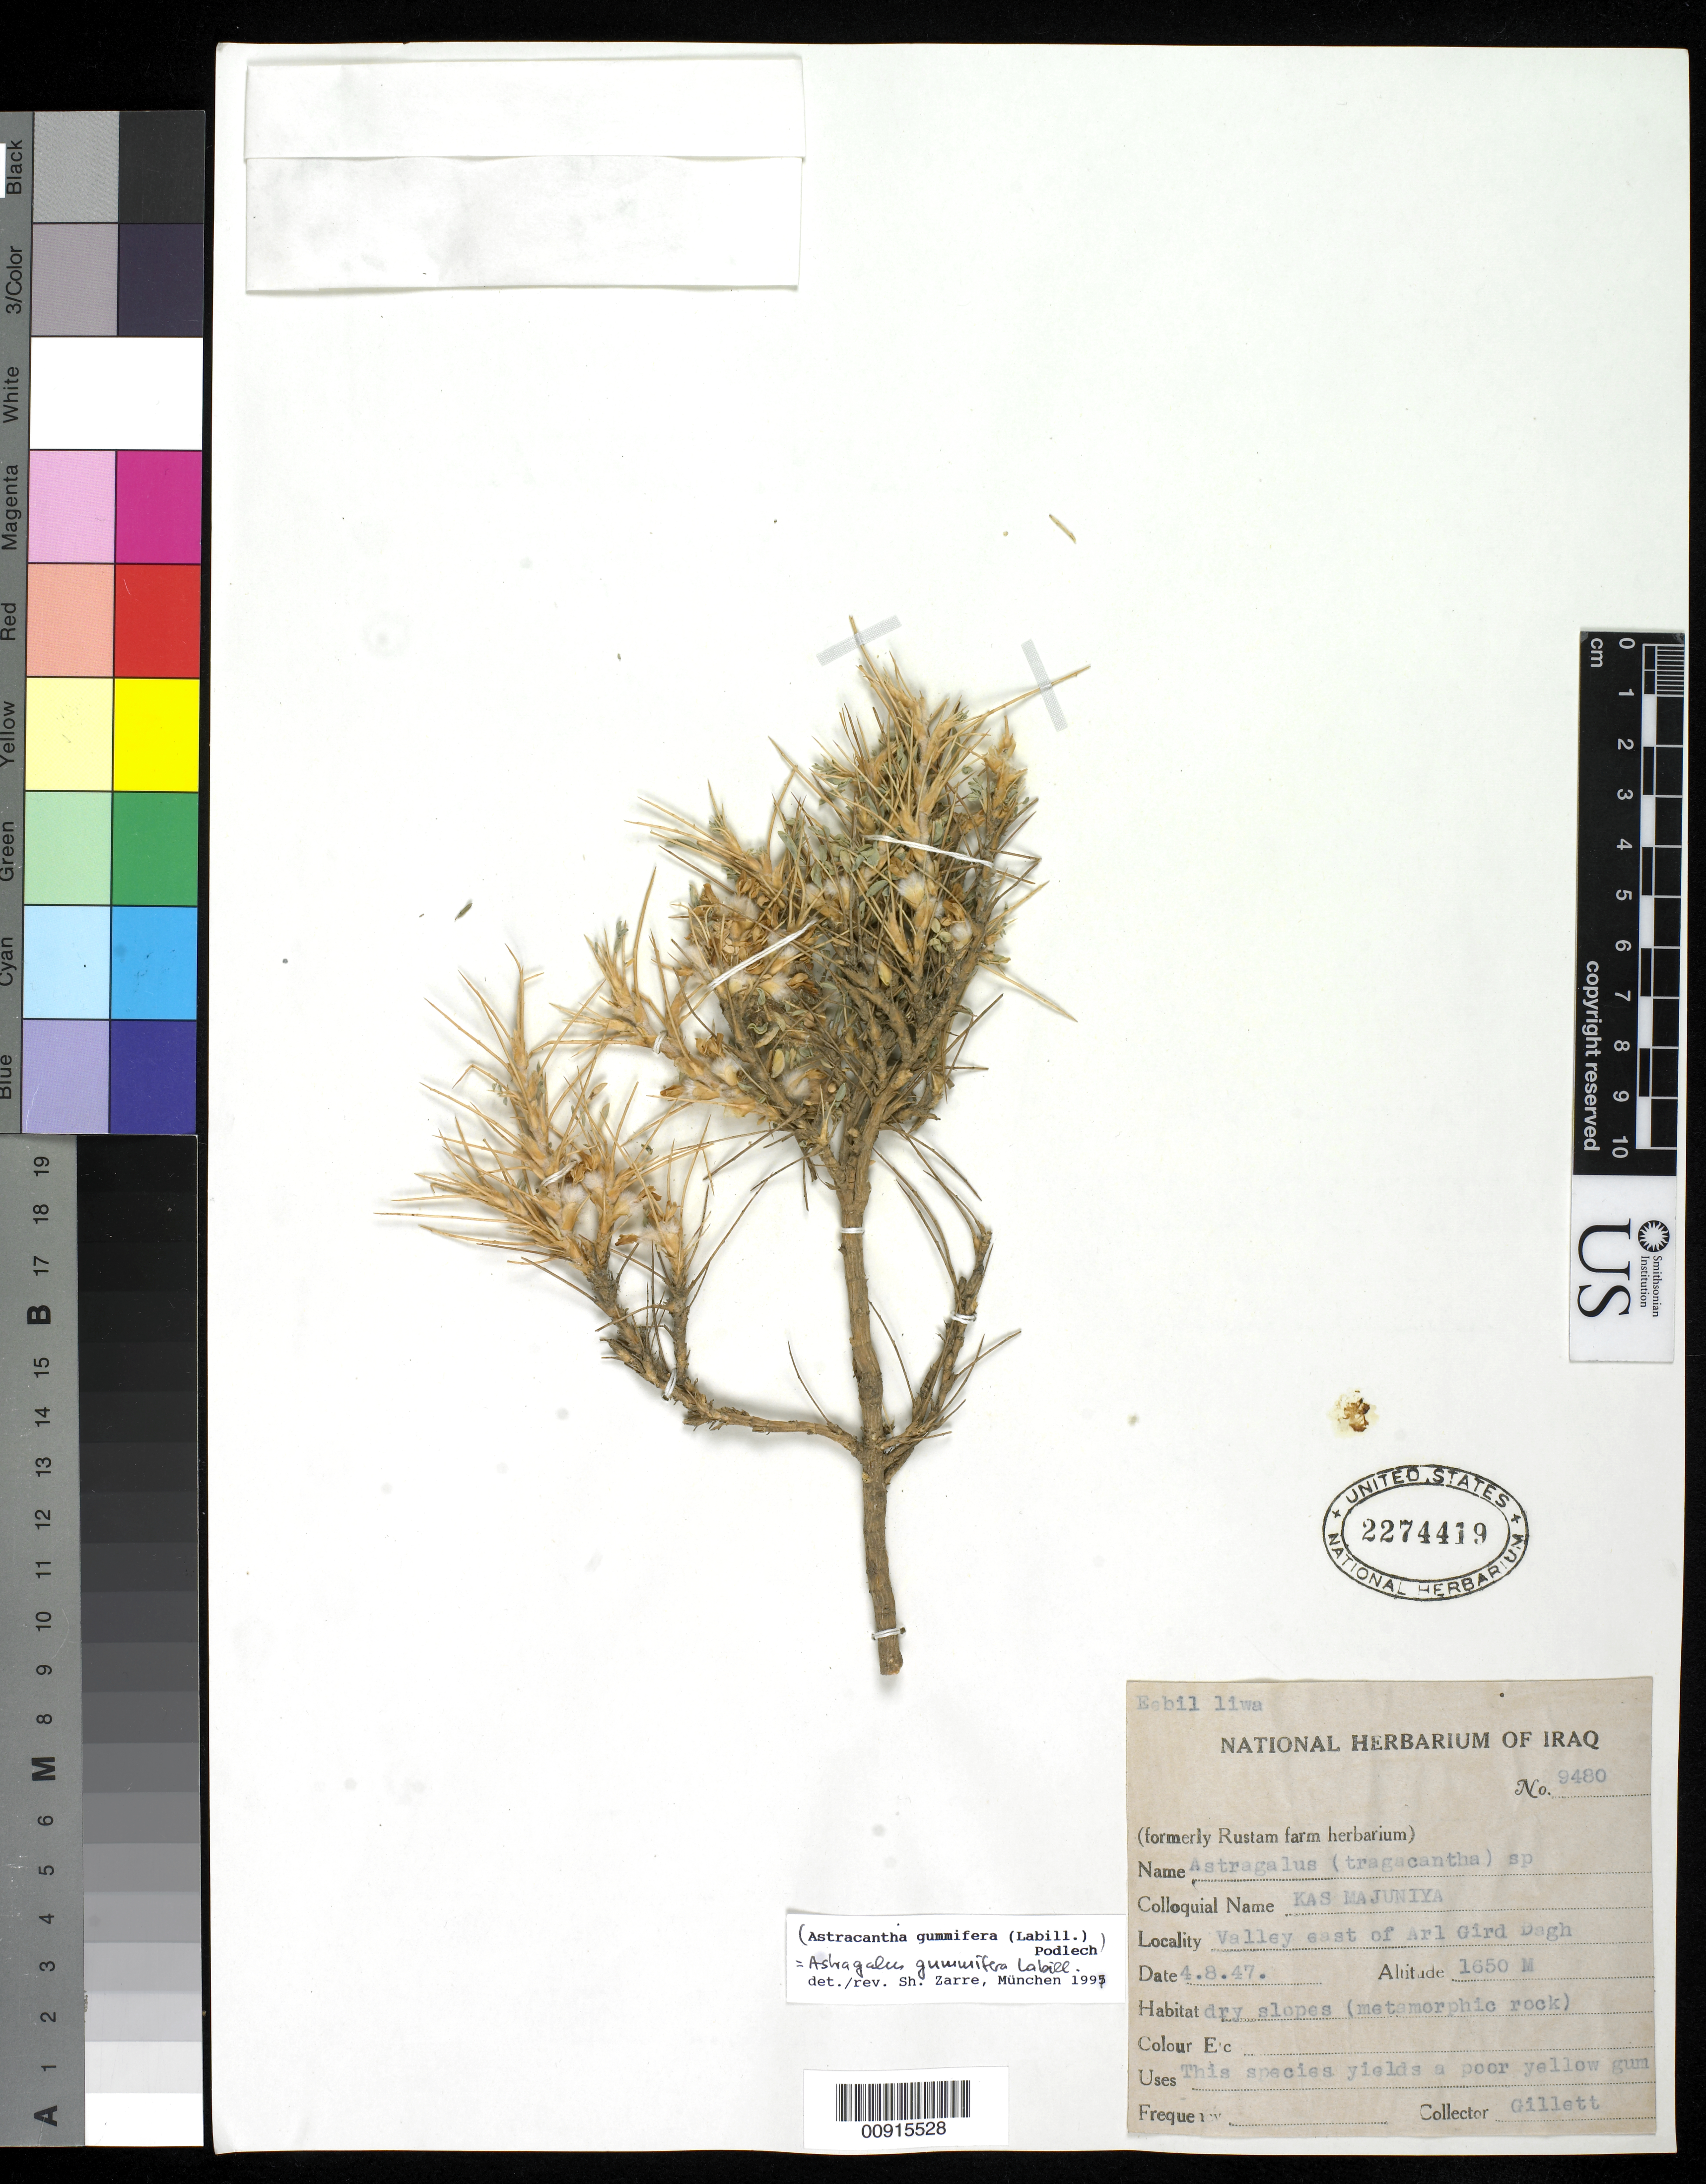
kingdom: Plantae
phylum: Tracheophyta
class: Magnoliopsida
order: Fabales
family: Fabaceae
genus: Astragalus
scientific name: Astragalus gummifera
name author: Labill.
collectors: J. B. Gillett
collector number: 9480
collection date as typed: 4.8.47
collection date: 1947-04-08 or 1947-08-04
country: Iraq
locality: Valley E of Arl Gird Dagh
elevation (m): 1650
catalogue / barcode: US 2274419